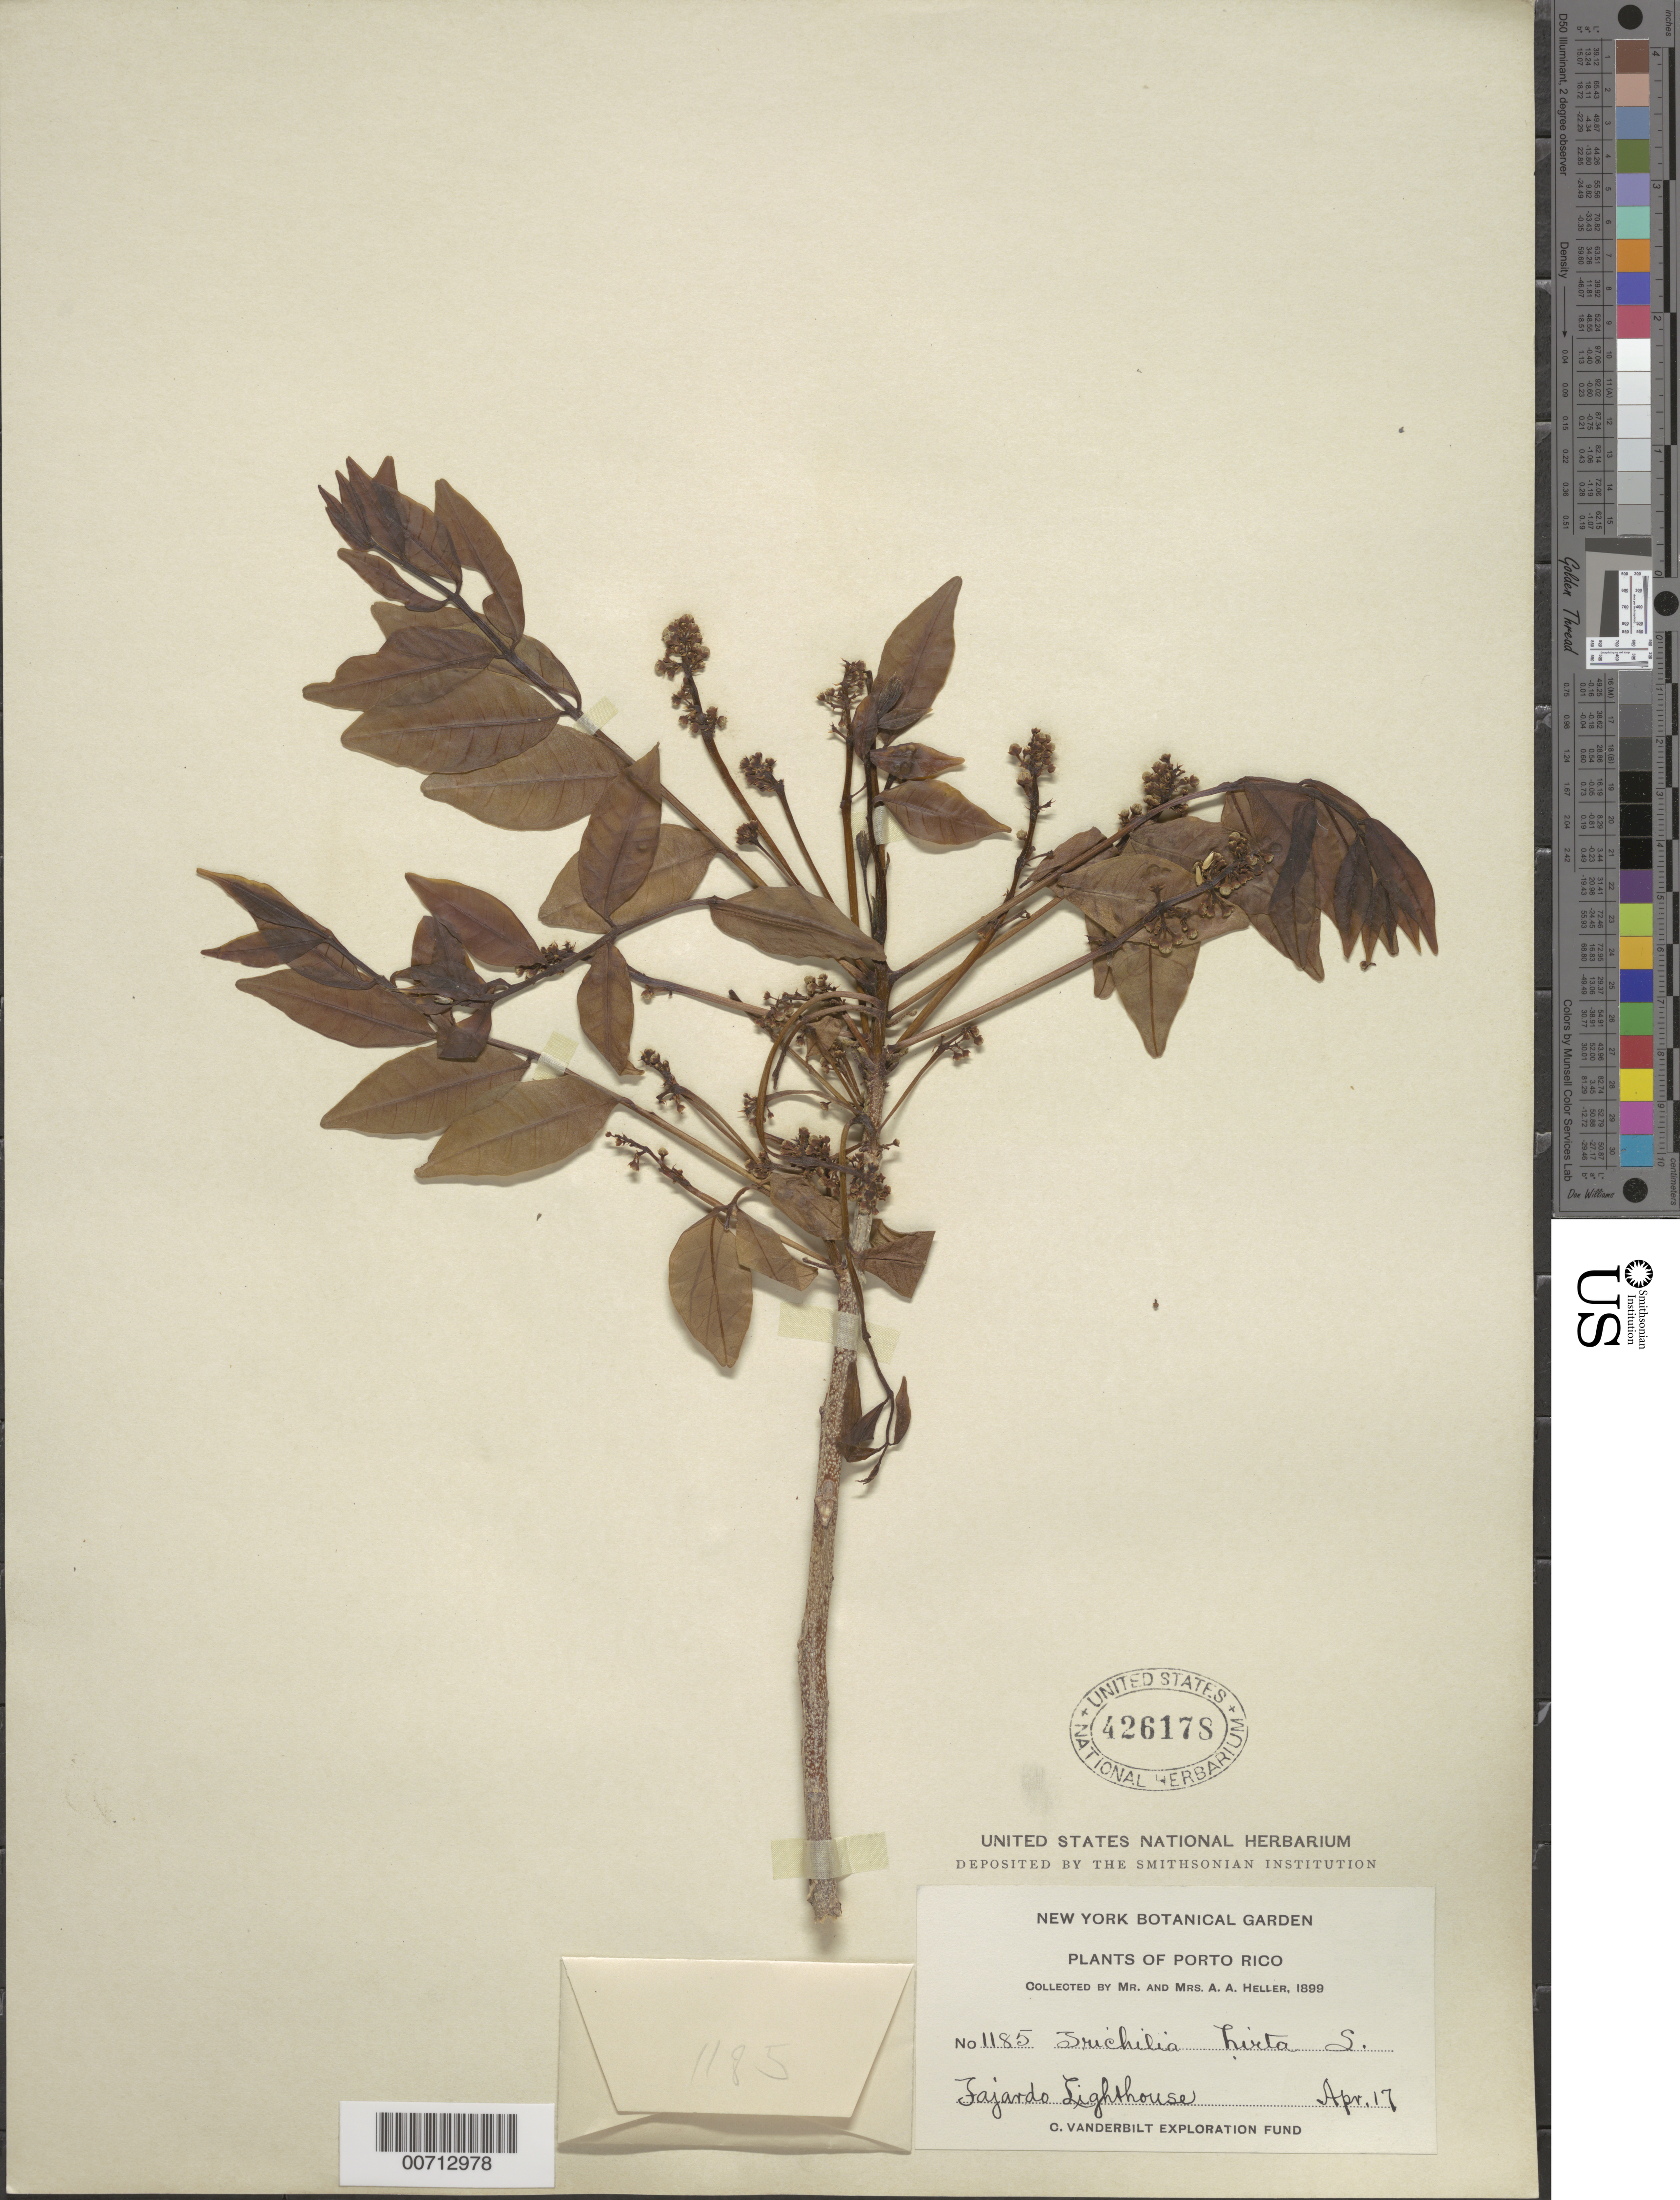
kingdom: Plantae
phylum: Tracheophyta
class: Magnoliopsida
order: Sapindales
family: Meliaceae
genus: Trichilia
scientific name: Trichilia hirta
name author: L.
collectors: A. A. Heller & -- Heller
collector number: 1185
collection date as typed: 17 Apr 1899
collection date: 1899-04-17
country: Puerto Rico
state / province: Fajardo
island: Greater Antilles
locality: Lighthouse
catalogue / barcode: US 426178